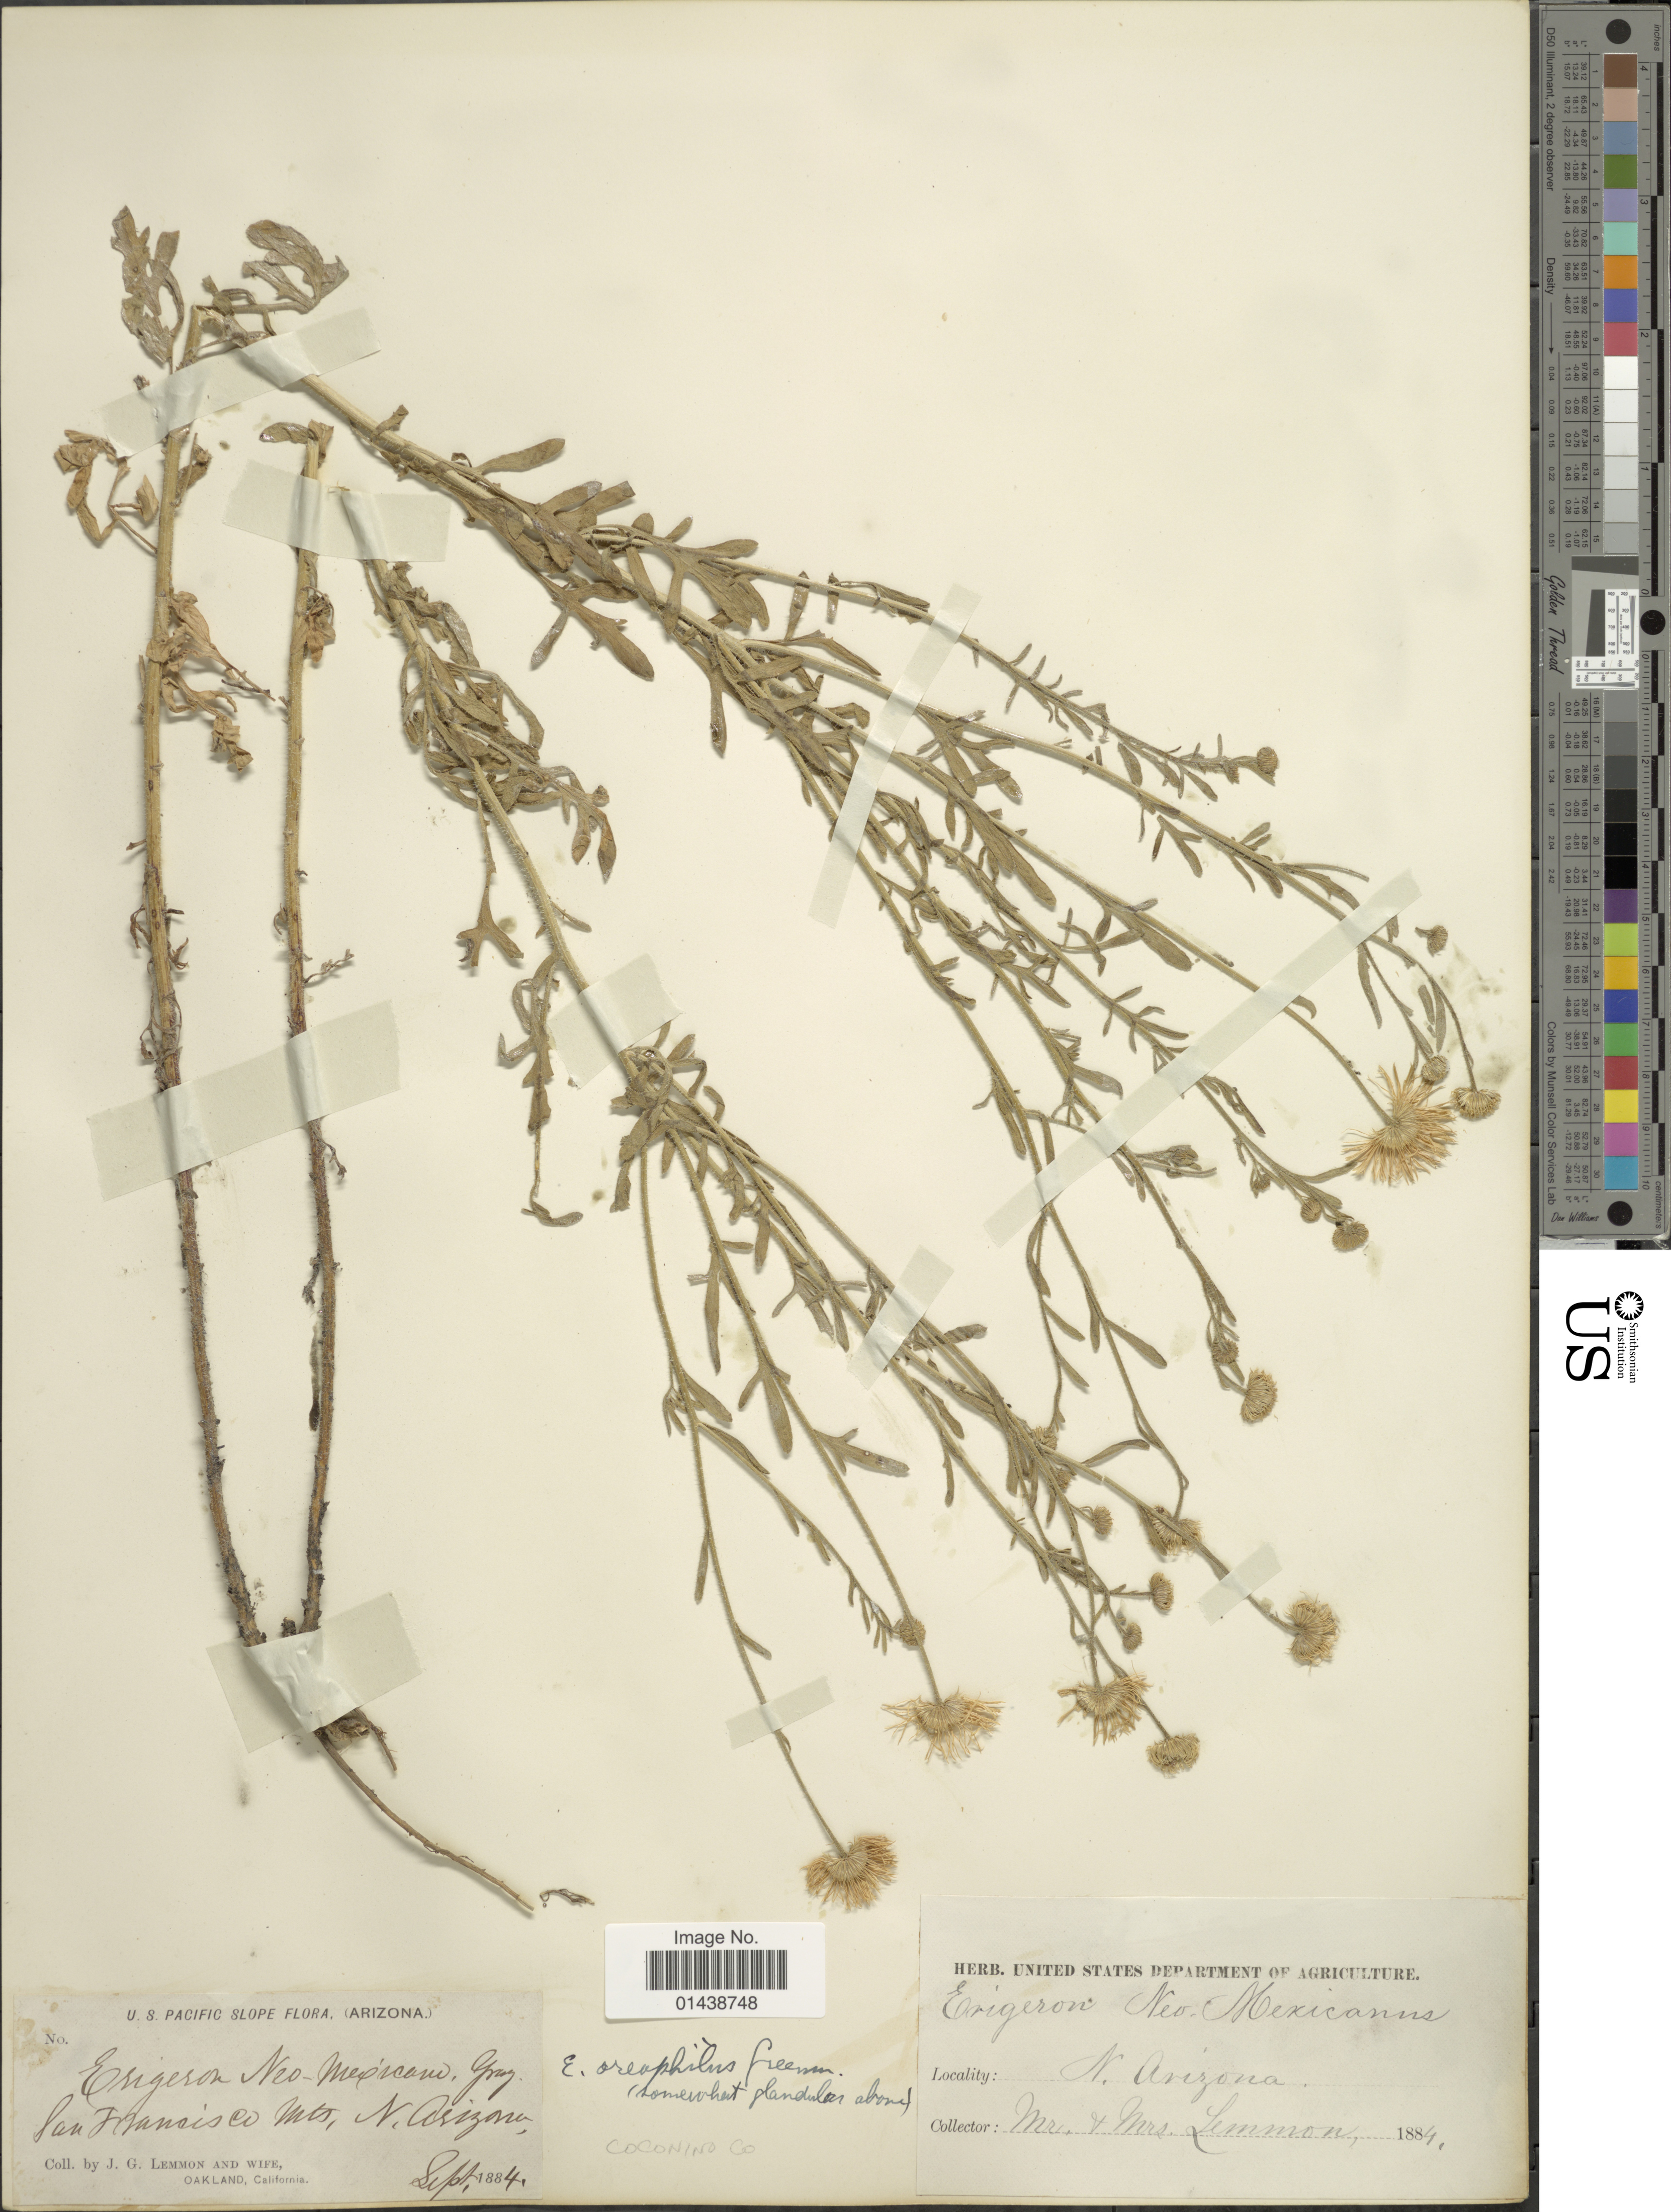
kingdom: Plantae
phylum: Tracheophyta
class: Magnoliopsida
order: Asterales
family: Asteraceae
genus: Erigeron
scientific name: Erigeron oreophilus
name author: Greenm.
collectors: J. Lemmon & Mrs. J. G. Lemmon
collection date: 1884-09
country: United States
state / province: Arizona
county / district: Cococino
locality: San Francisco Mts., N. Arizona. Cococino Co.